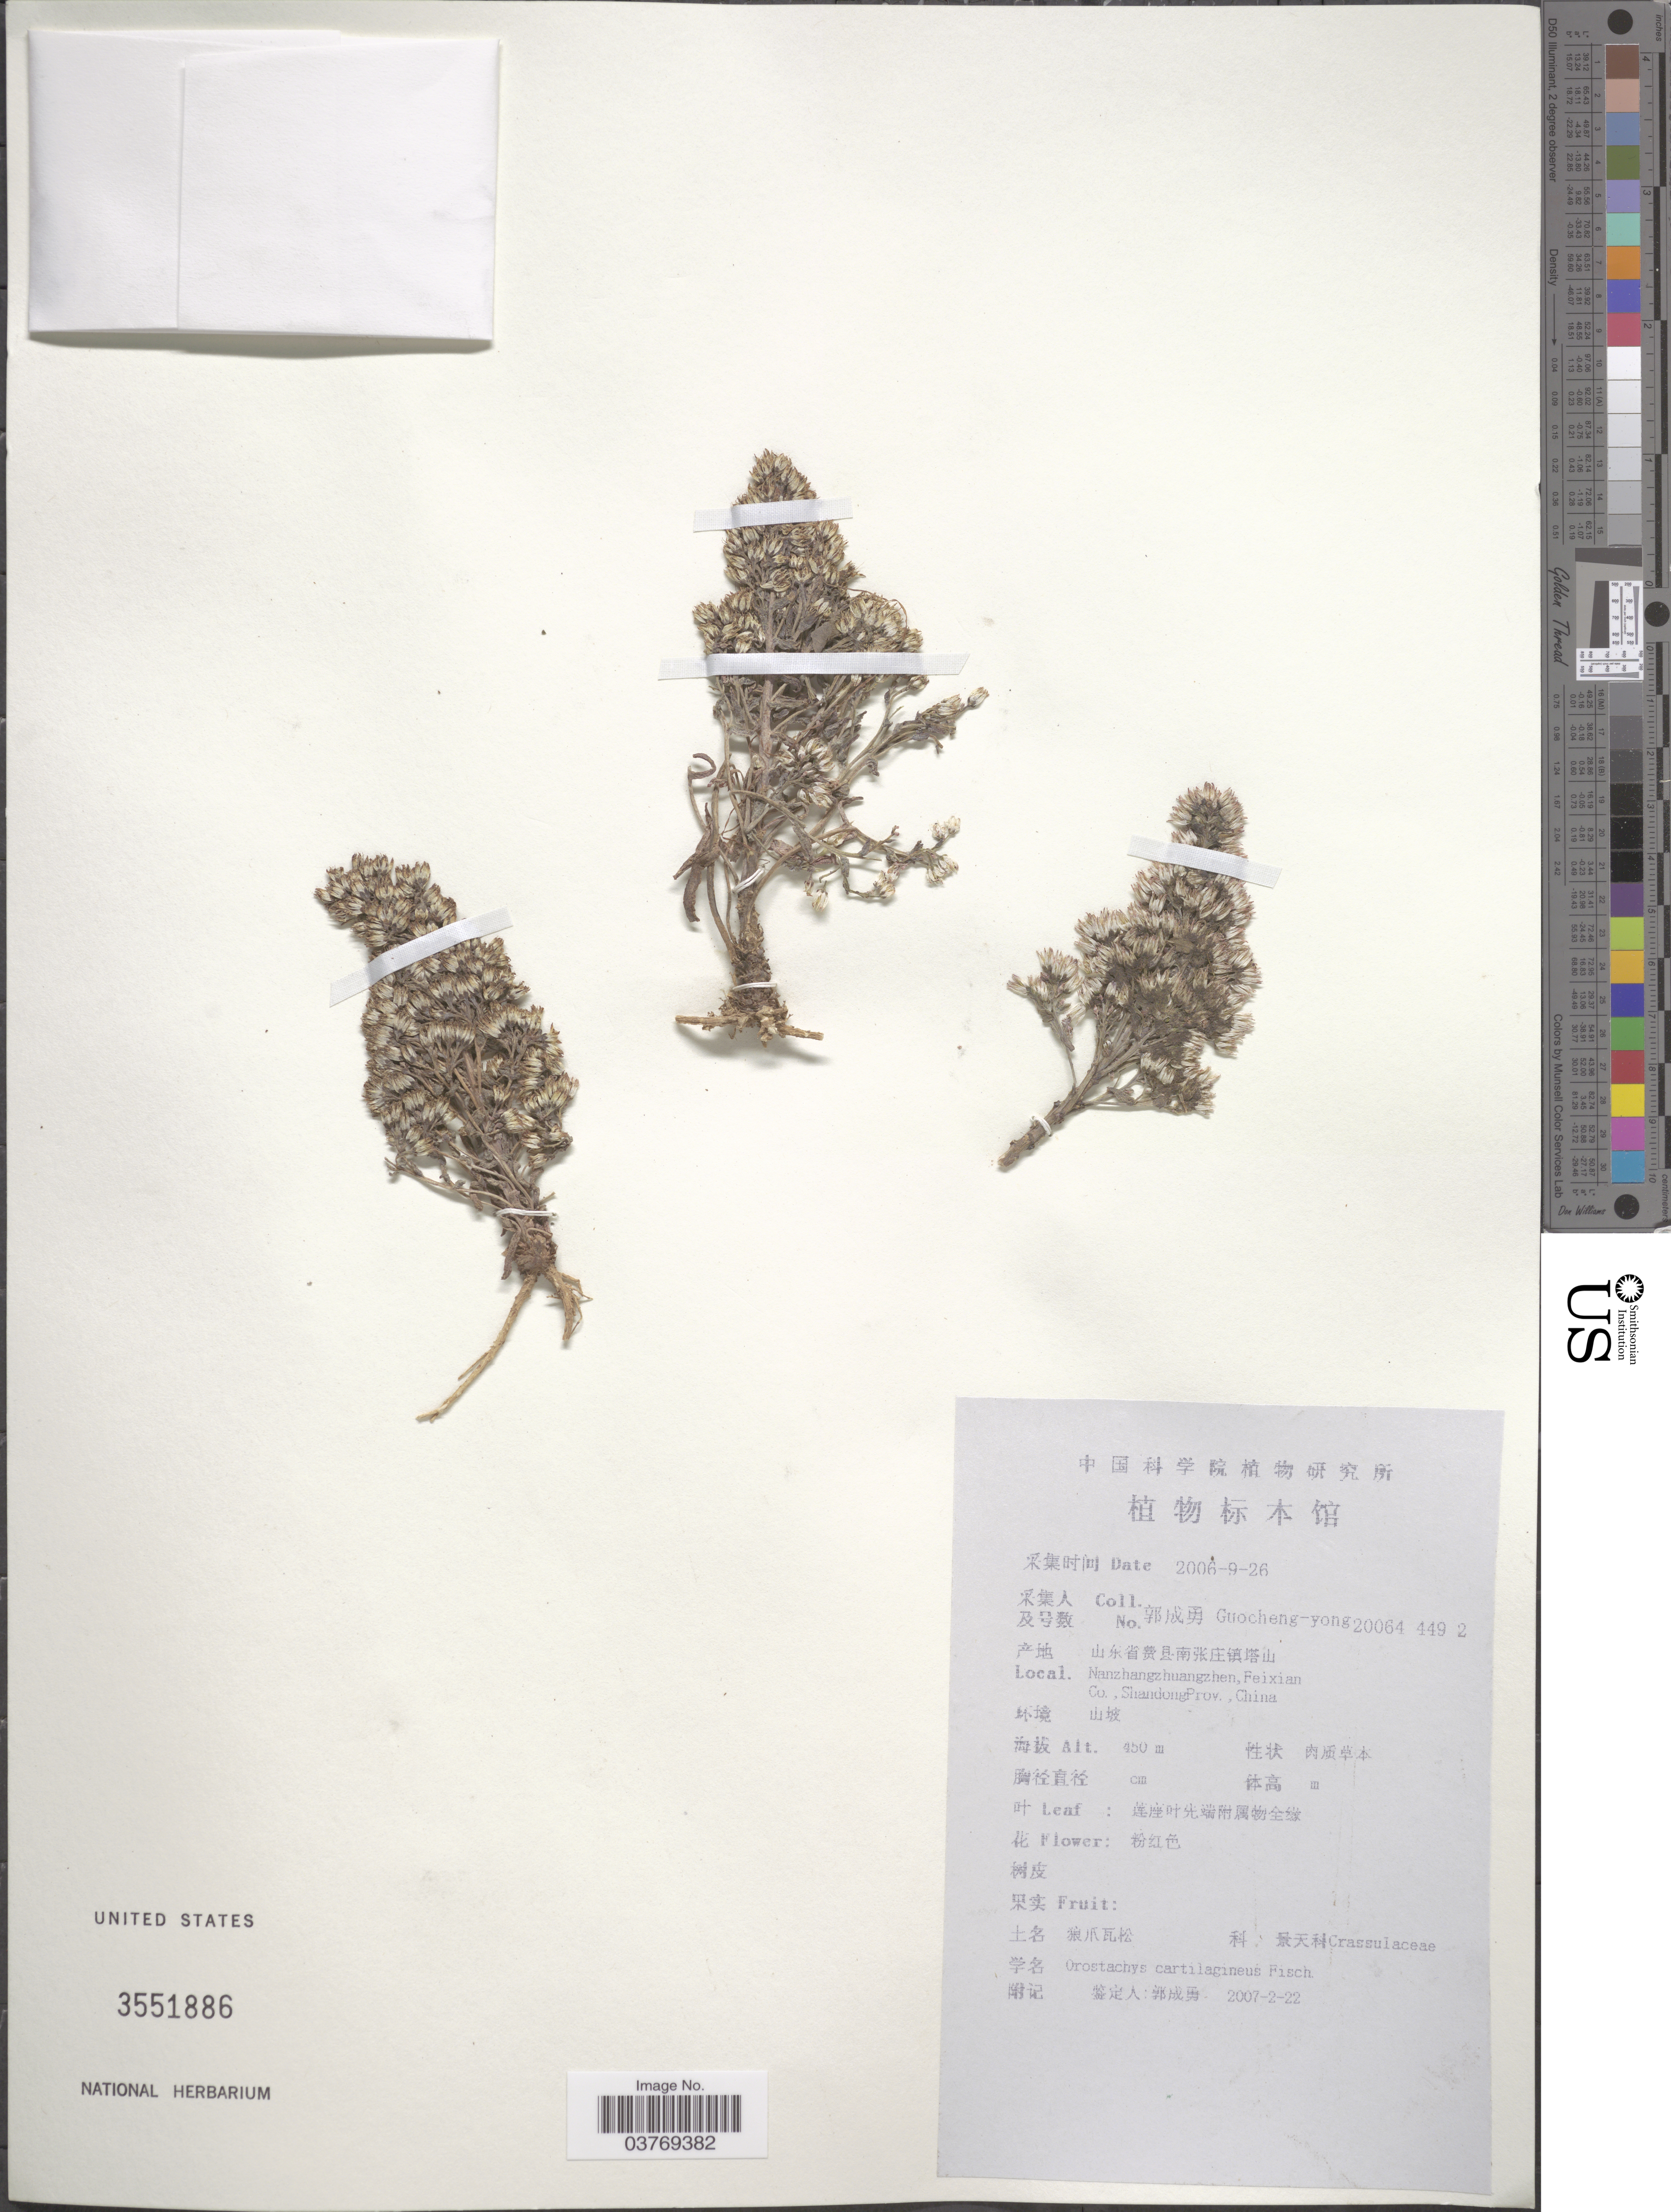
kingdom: Plantae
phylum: Tracheophyta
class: Magnoliopsida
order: Saxifragales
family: Crassulaceae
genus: Orostachys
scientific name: Orostachys cartilaginea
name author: Boriss.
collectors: Guo cheng-yong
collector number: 20064 449 2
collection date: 2006-09-26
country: China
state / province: Shandong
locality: Nanzhangzhuangzhen, Feixian Co.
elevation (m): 450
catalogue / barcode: US 3551886